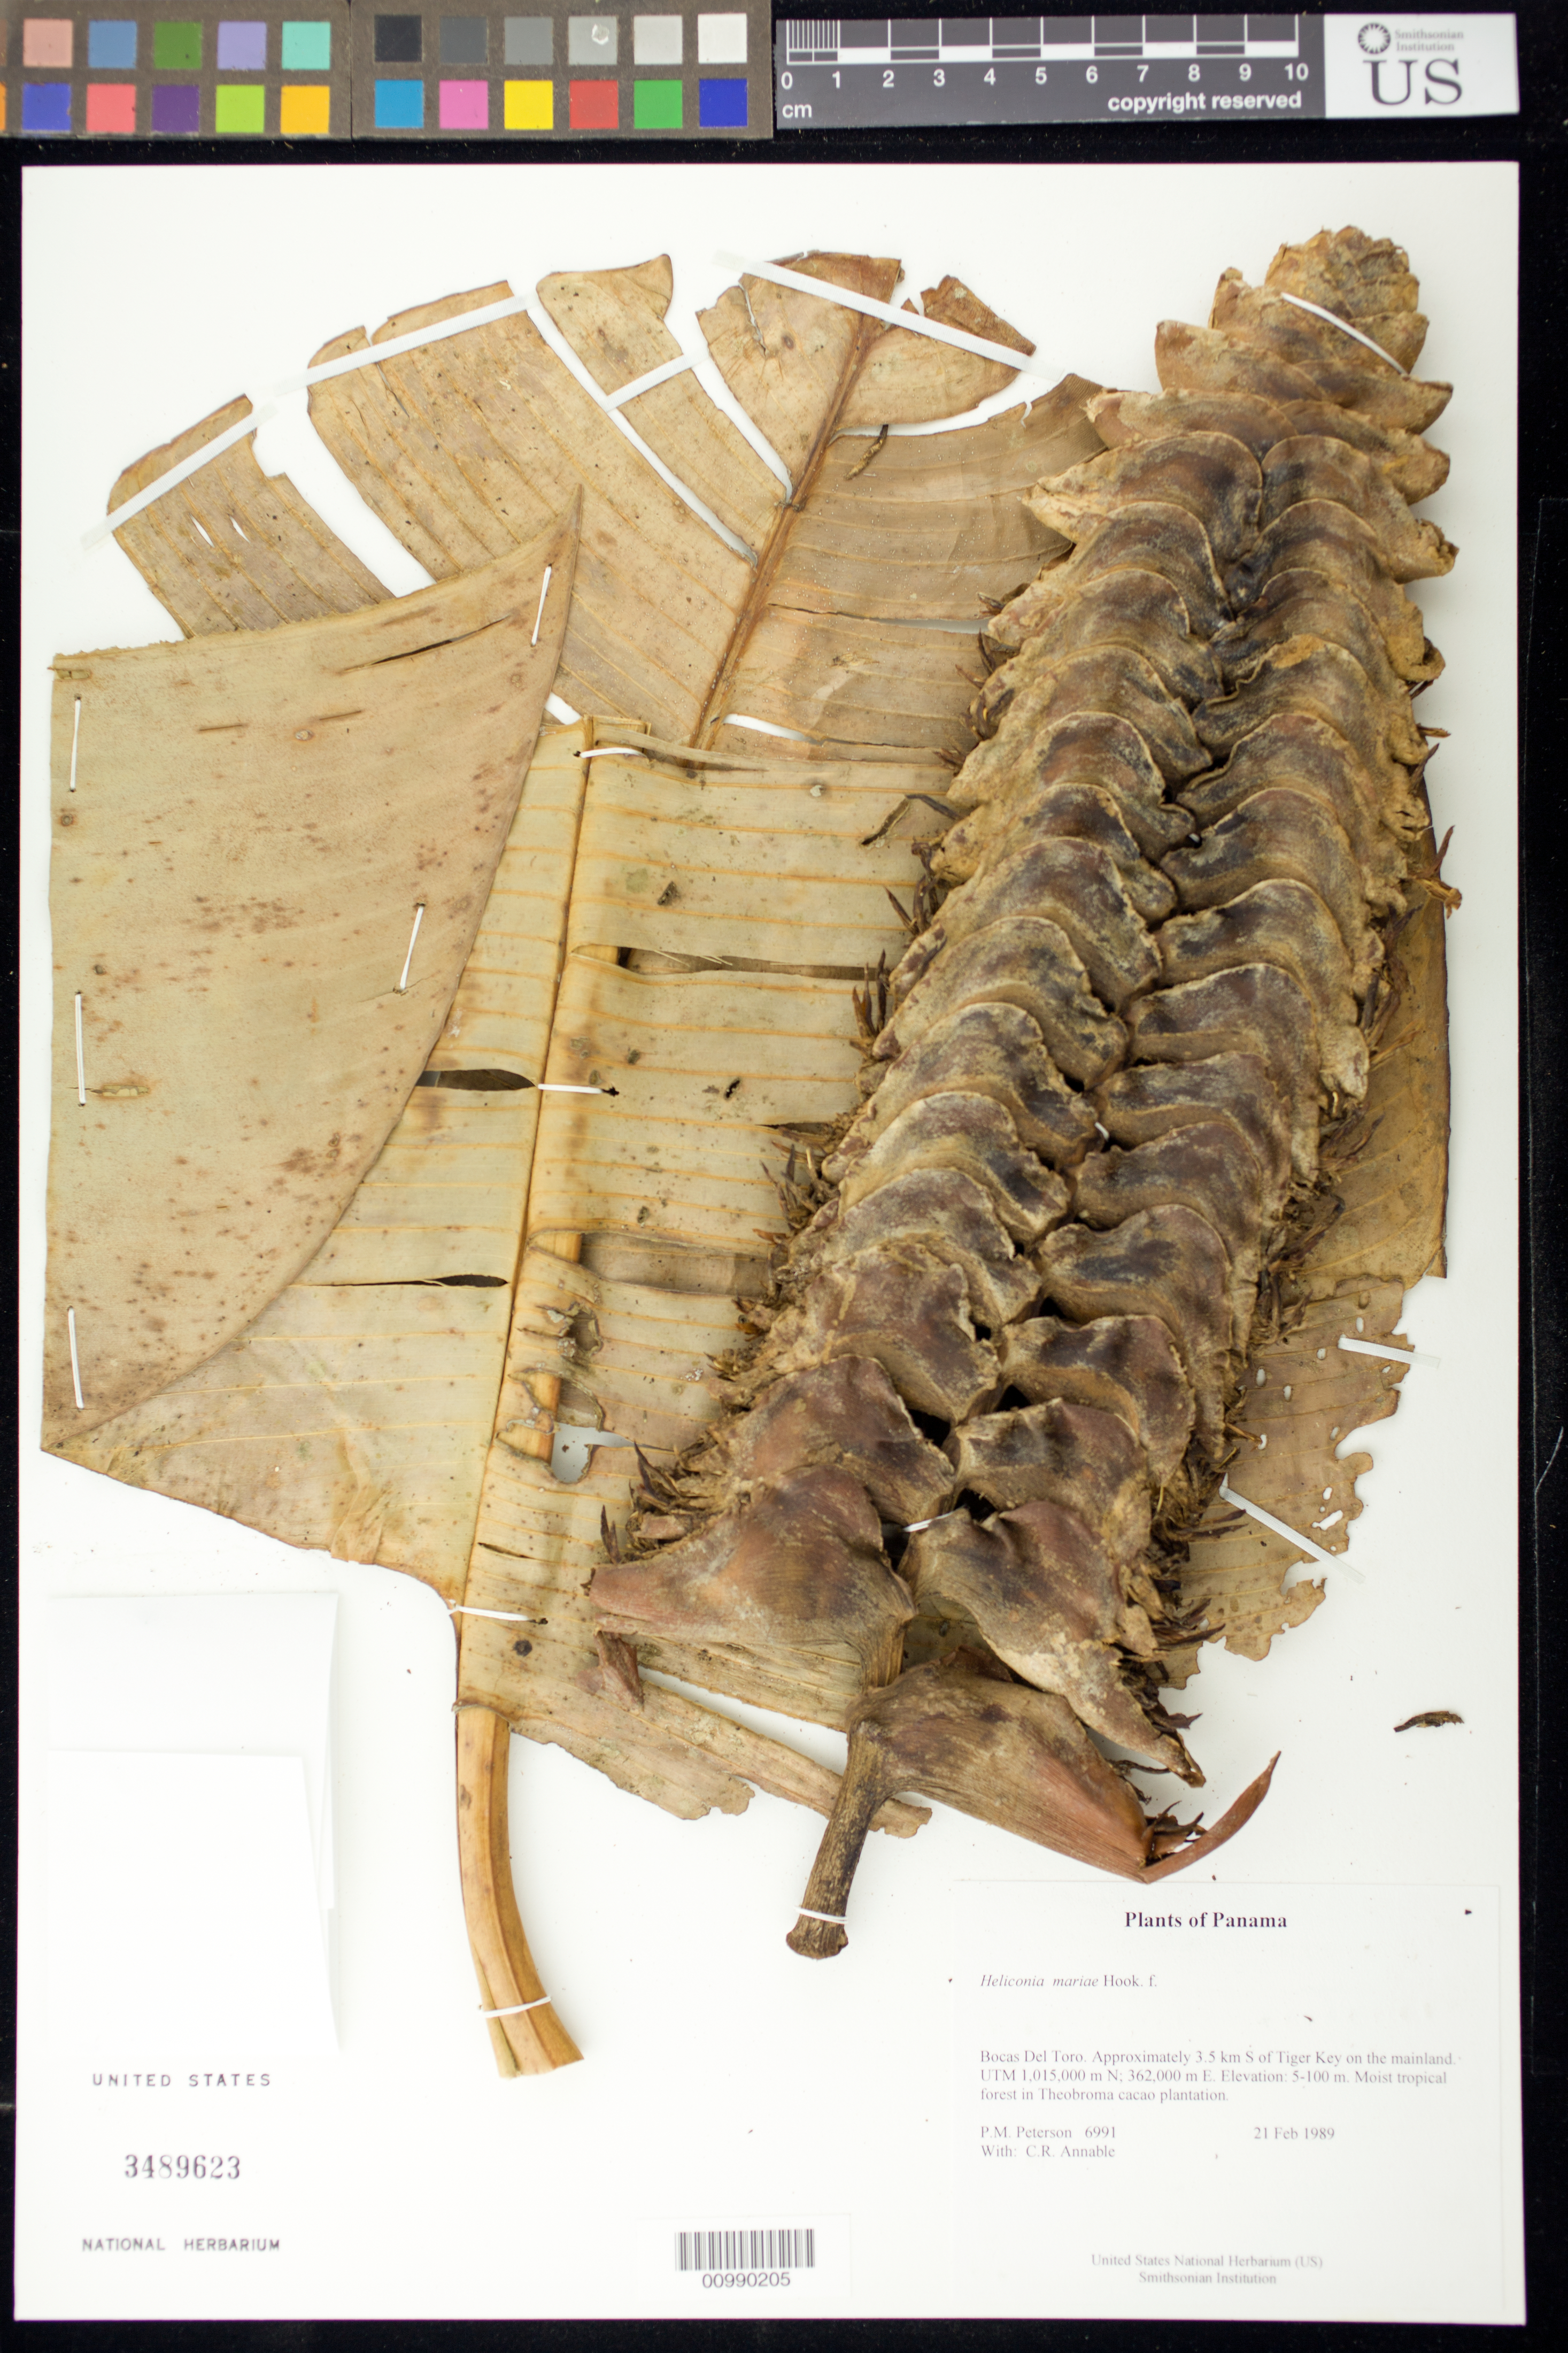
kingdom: Plantae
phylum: Tracheophyta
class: Liliopsida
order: Zingiberales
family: Heliconiaceae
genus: Heliconia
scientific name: Heliconia mariae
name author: Hook. f.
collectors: P. M. Peterson & C. R. Annable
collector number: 06991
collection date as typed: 21 Feb 1989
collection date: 1989-02-21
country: Panama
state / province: Bocas del Toro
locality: Approximately 3.5 km S of Tiger Key on the mainland. UTM 1,015,000 m N; 362,000 m E.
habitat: Moist tropical forest in Theobroma cacao plantation.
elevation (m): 5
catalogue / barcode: US 3489623